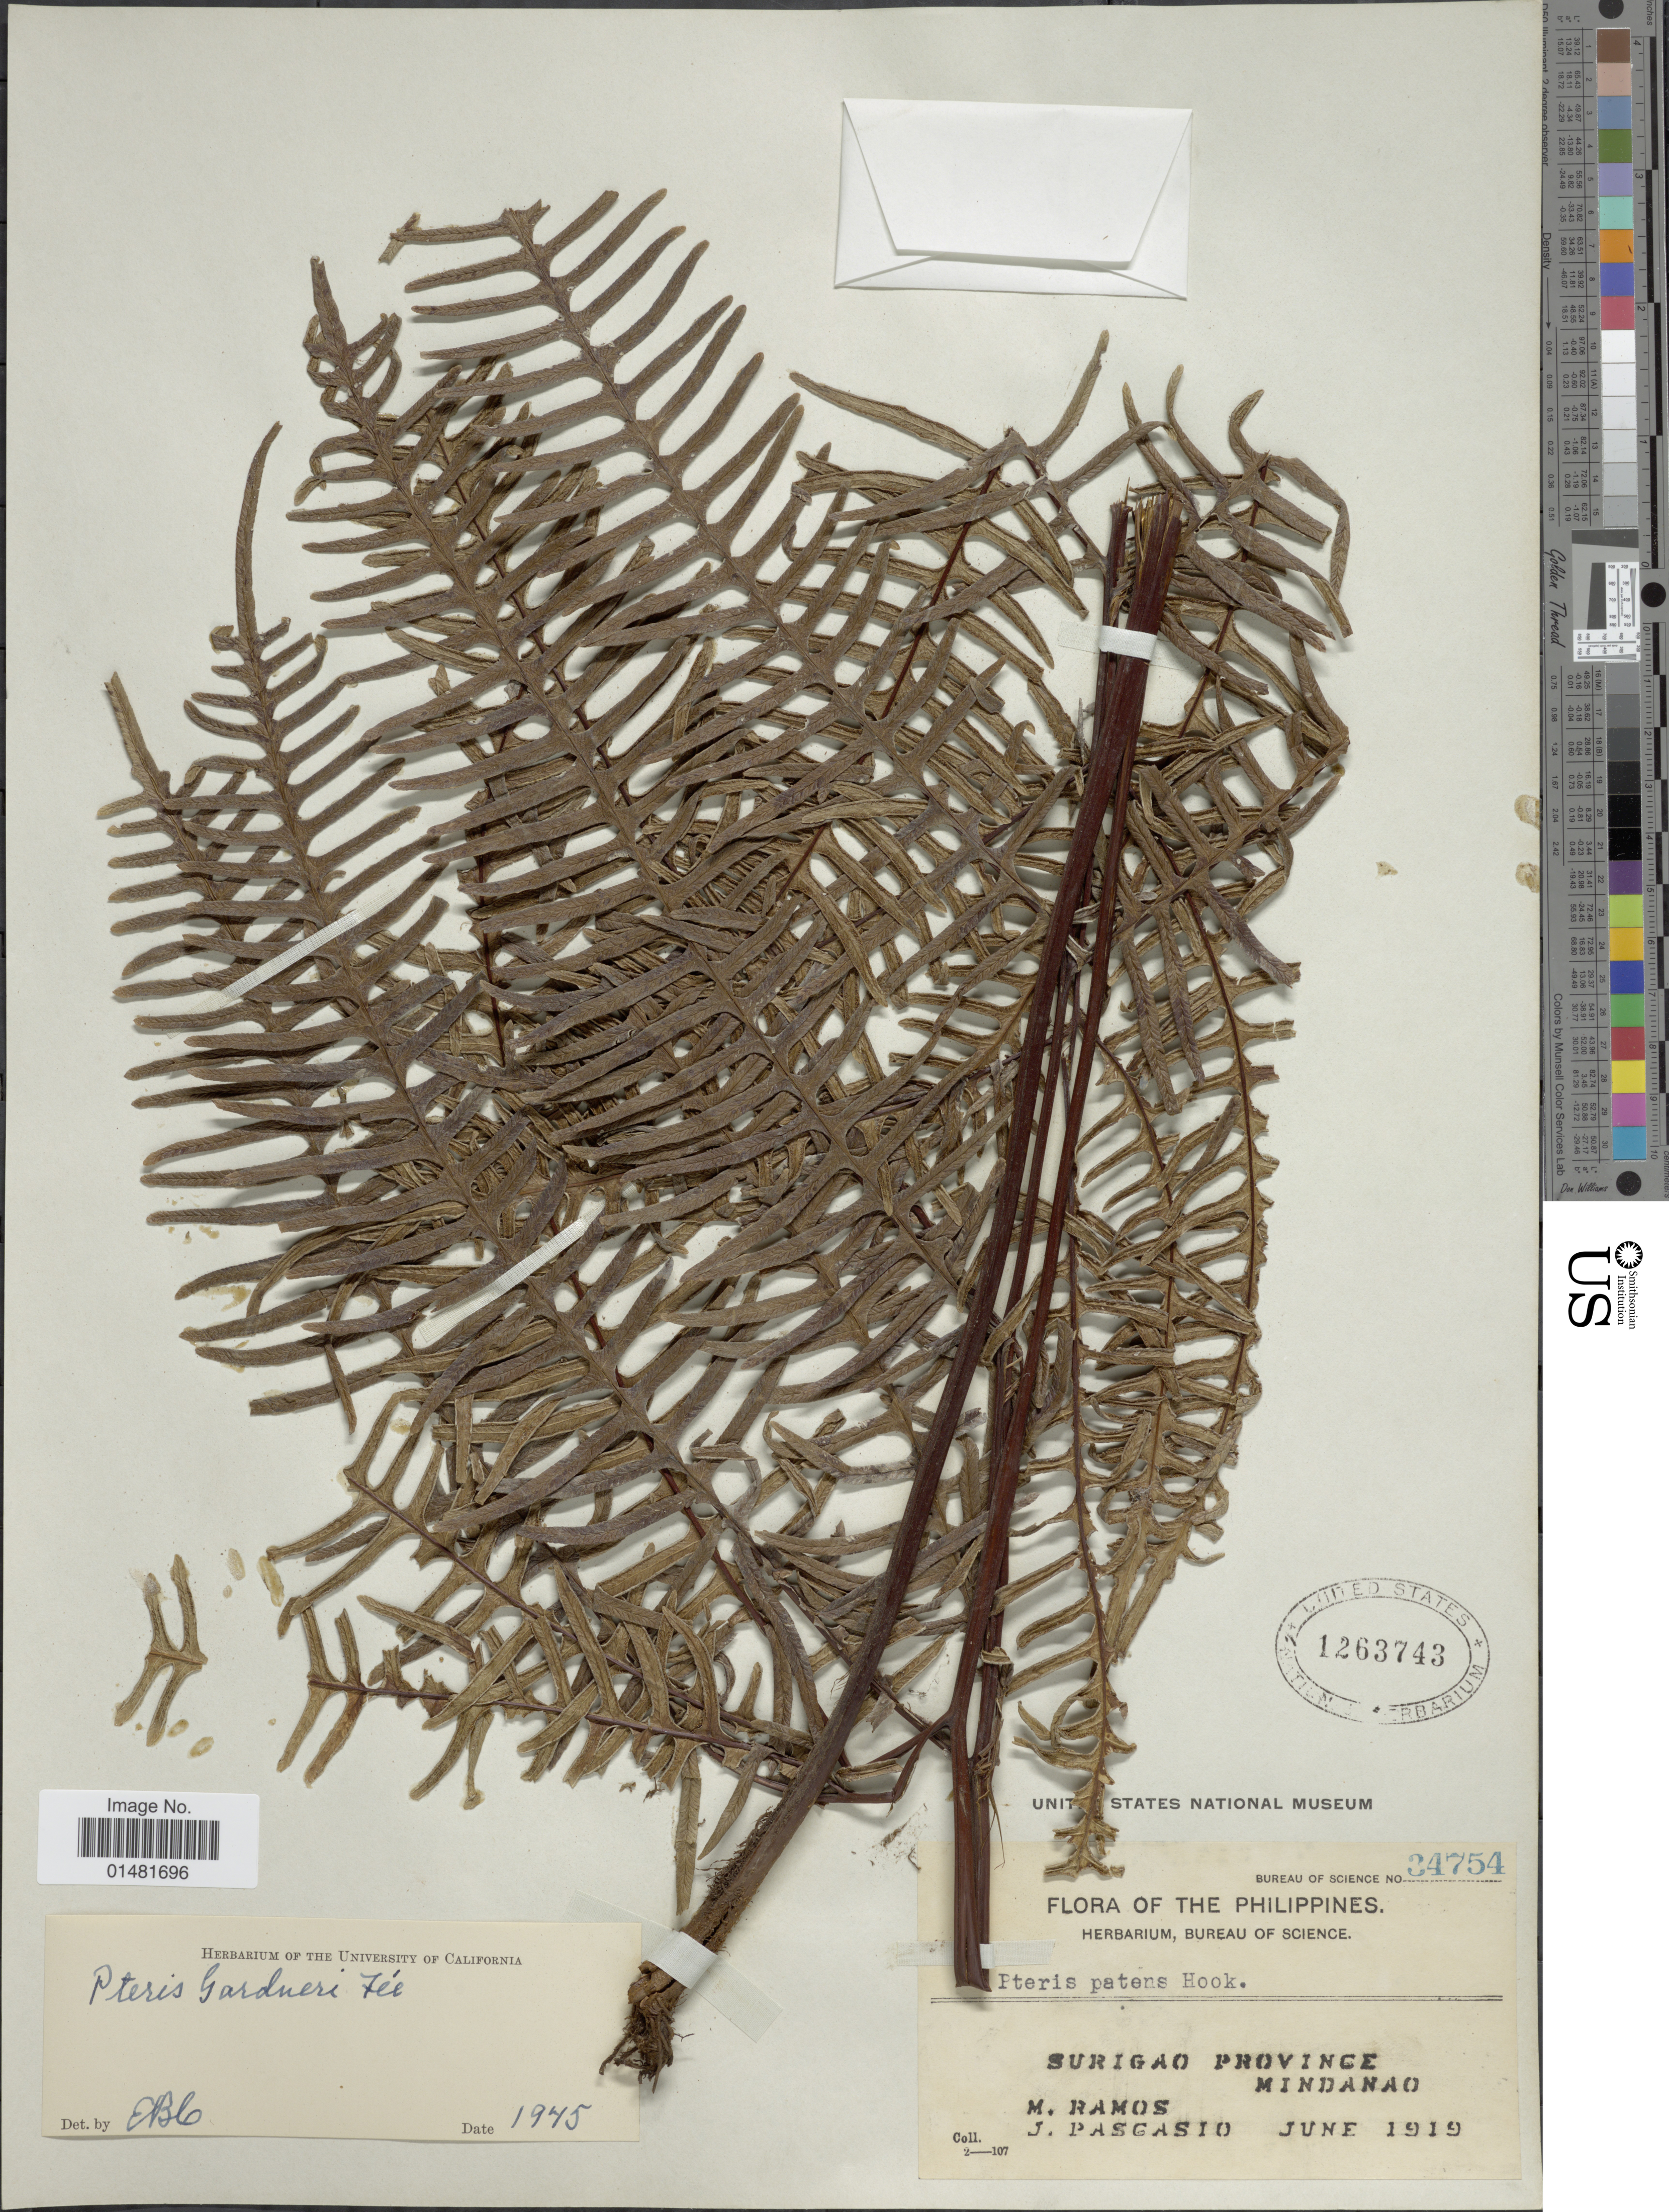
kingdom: Plantae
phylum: Tracheophyta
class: Polypodiopsida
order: Polypodiales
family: Pteridaceae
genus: Pteris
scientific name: Pteris gardneri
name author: (Fée) Hook.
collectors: M. Ramos & J. Pascasio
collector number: Bureau of Science 34754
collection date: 1919-06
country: Philippines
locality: Surigao Province, Mindanao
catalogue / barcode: US 1263743